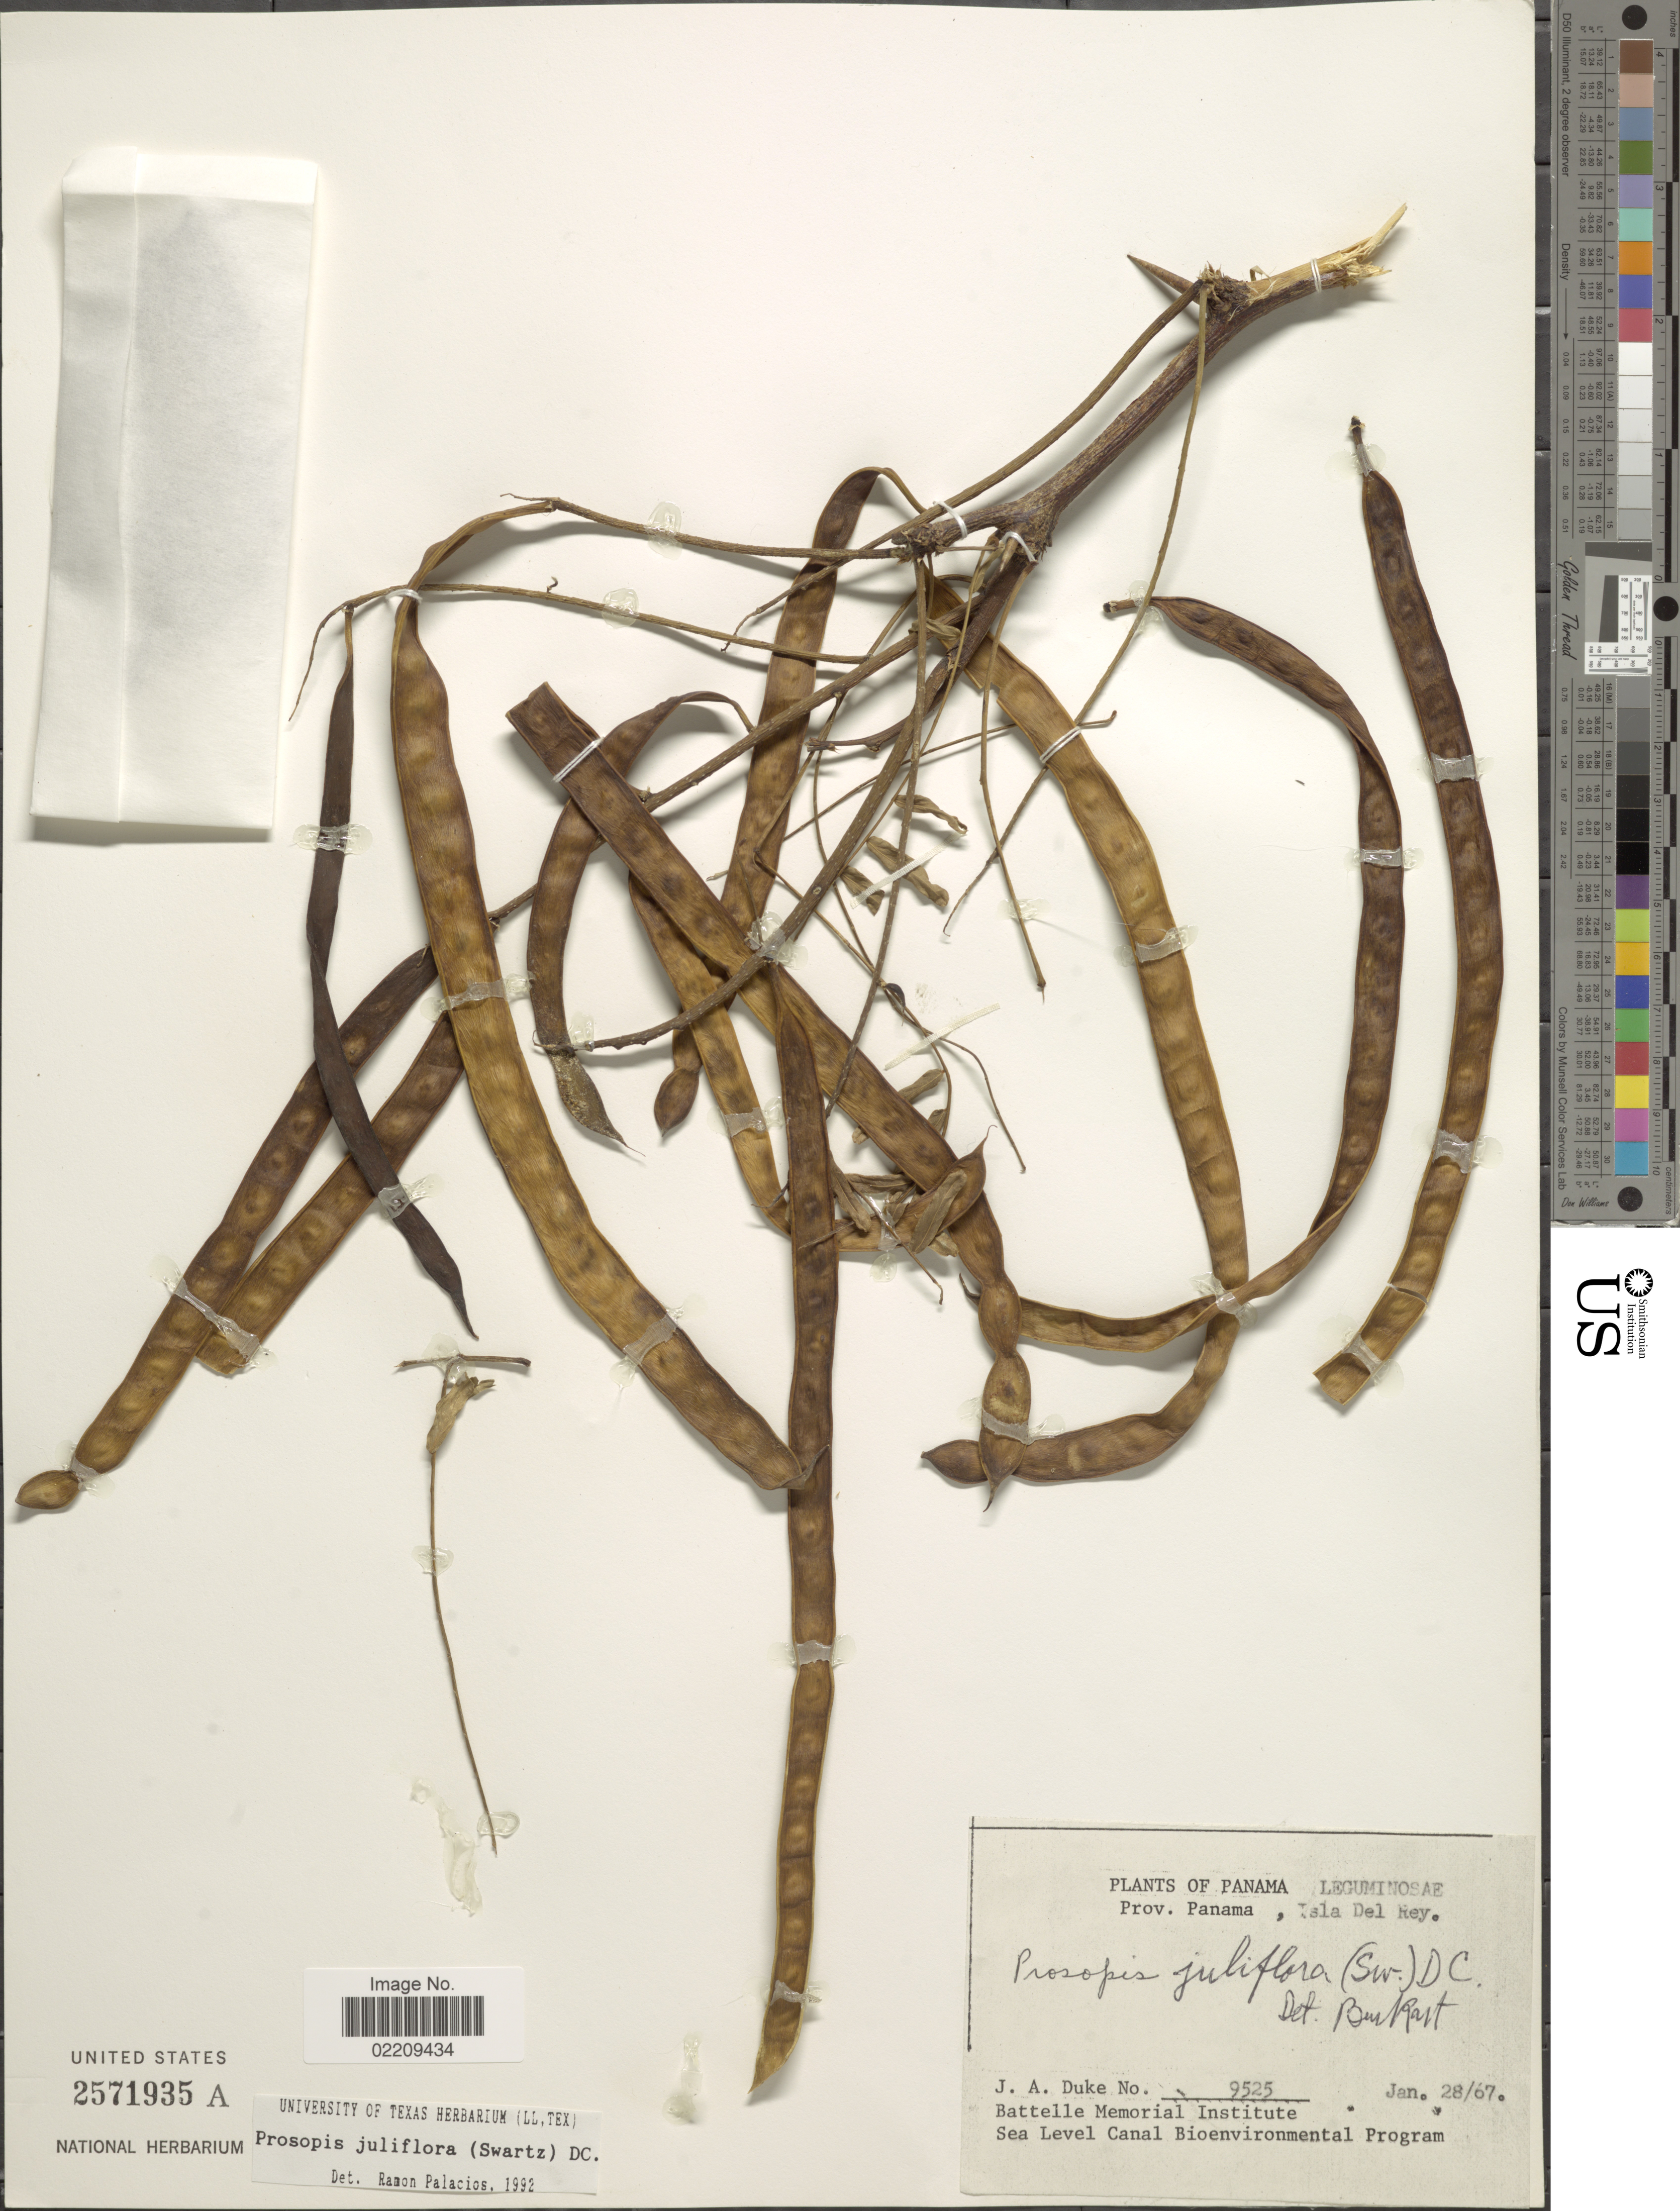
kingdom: Plantae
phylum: Tracheophyta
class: Magnoliopsida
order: Fabales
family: Fabaceae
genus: Neltuma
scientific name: Neltuma juliflora var. juliflora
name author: (Sw.) Raf.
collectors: J. A. Duke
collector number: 9525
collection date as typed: Transcribed d/m/y: 28/1/67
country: Panama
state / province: Panamá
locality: Isla del Rey.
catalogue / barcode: US 2571935A